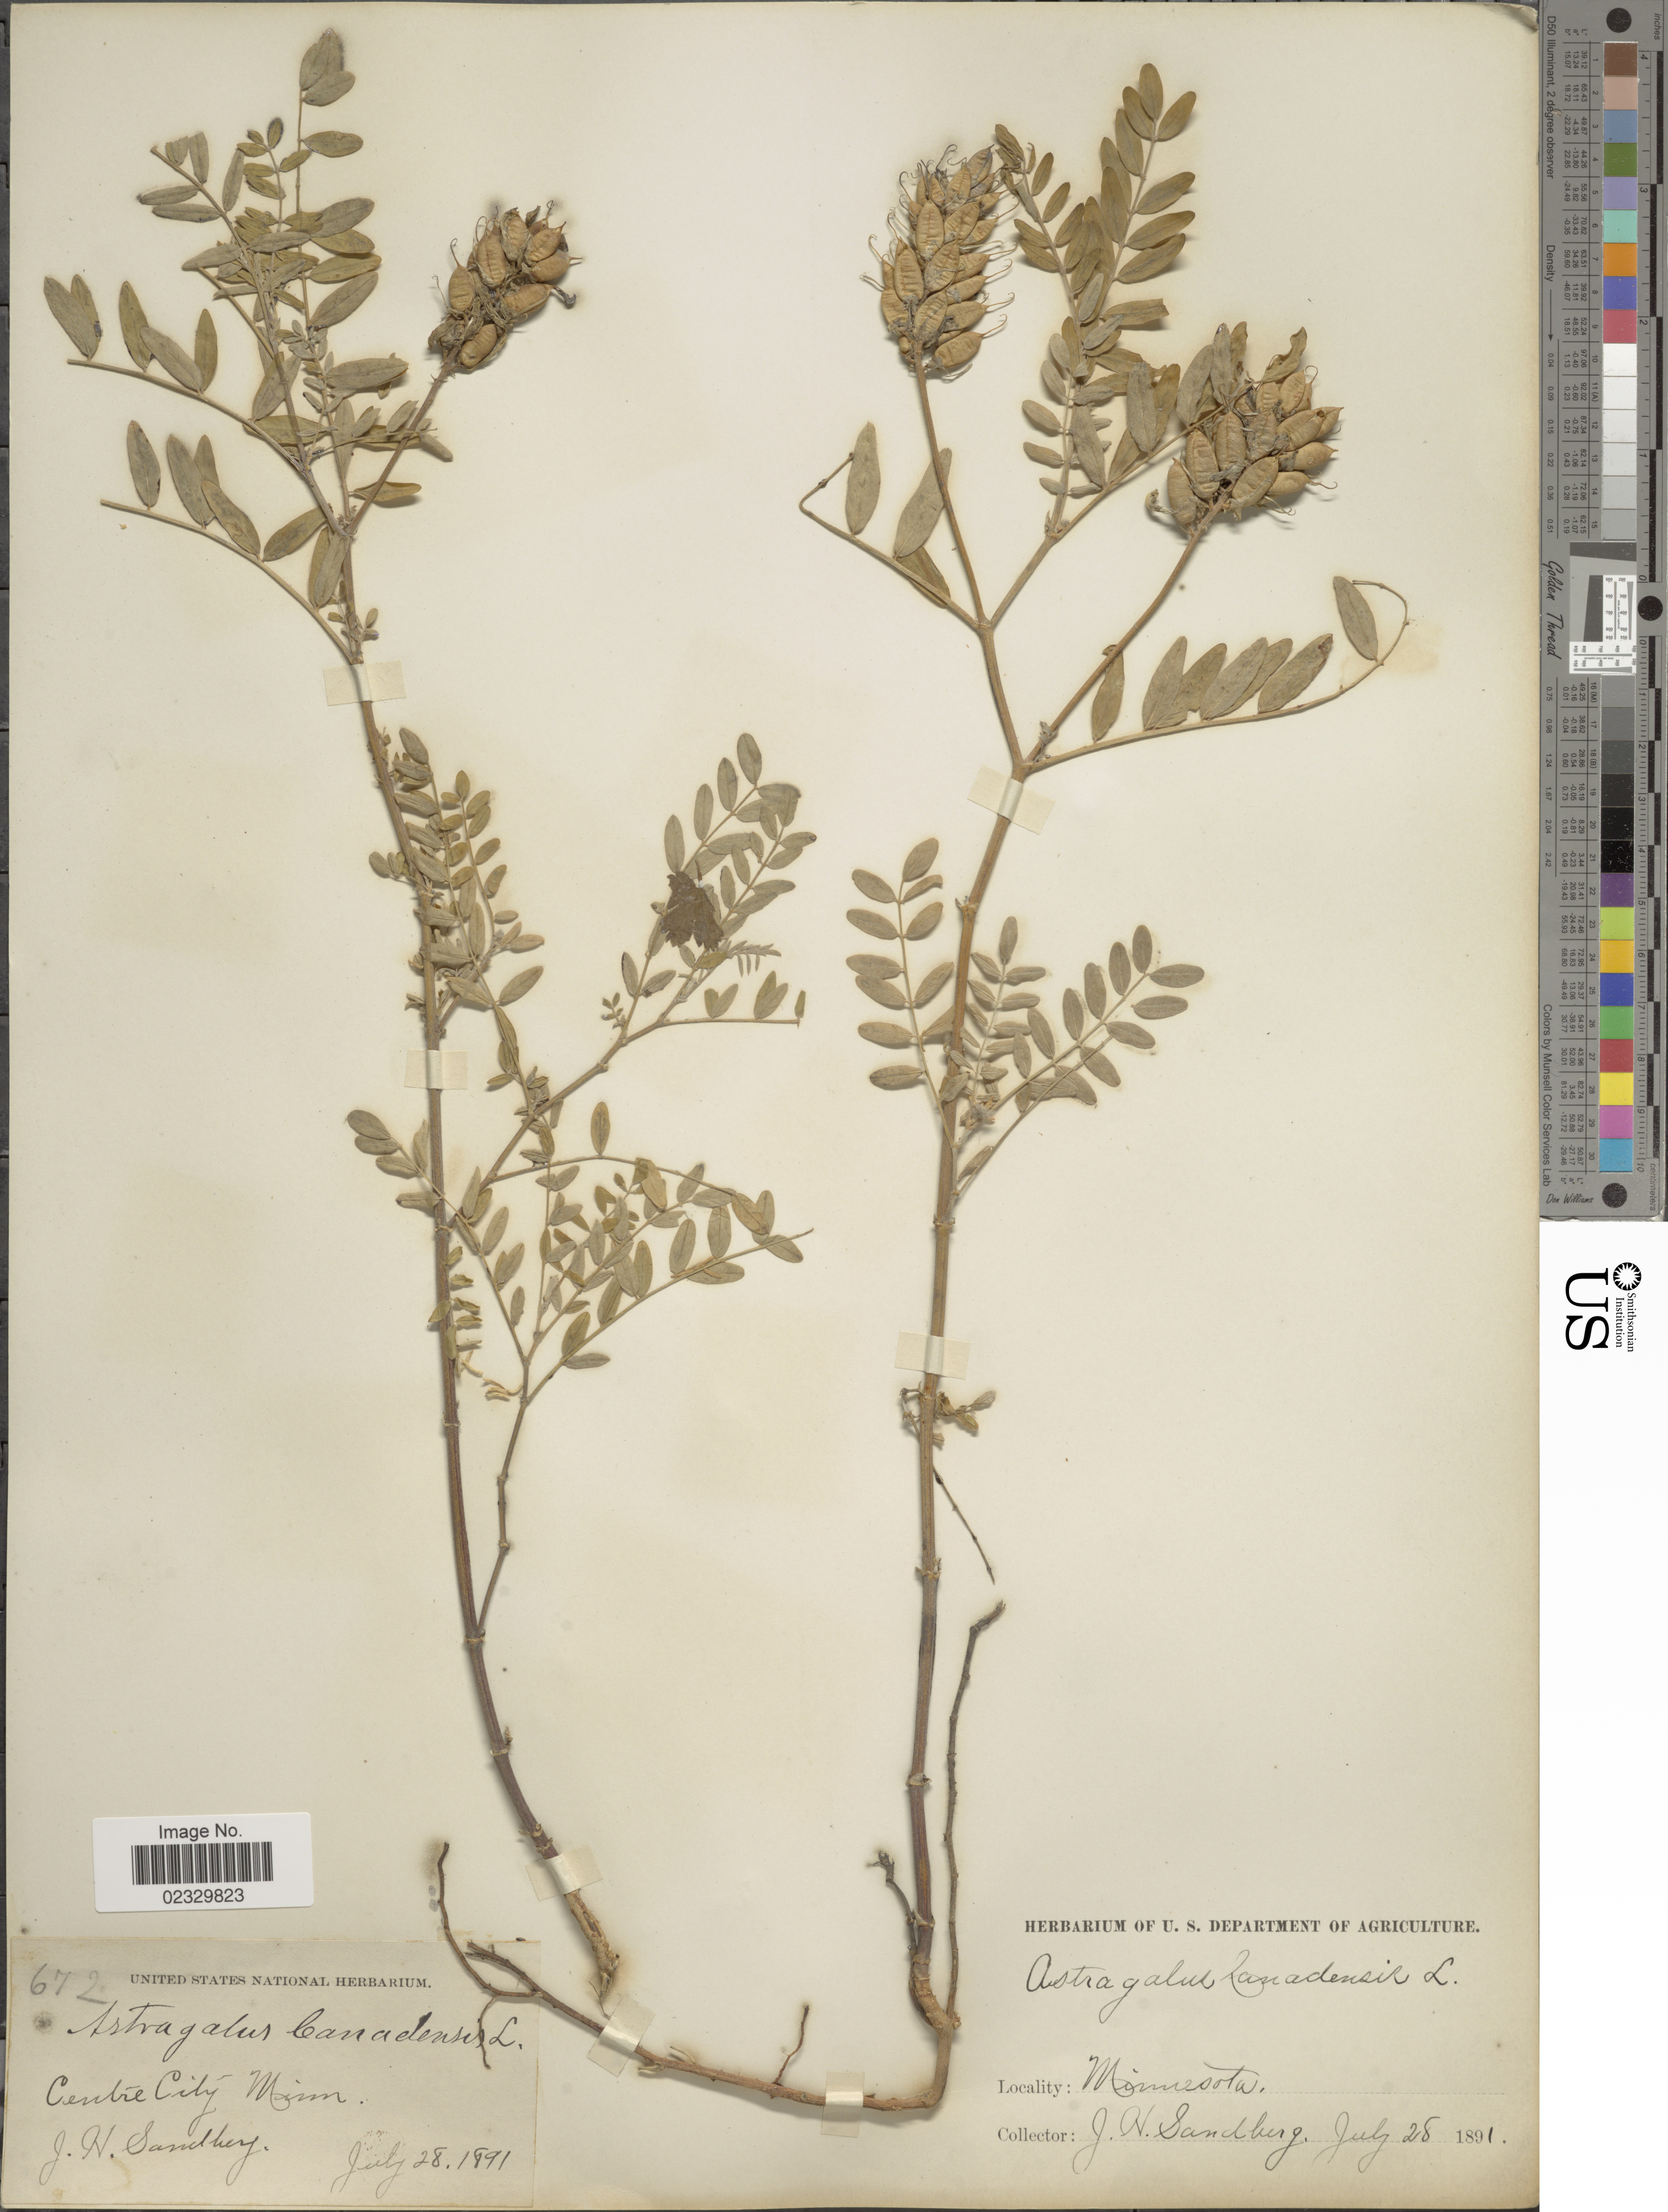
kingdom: Plantae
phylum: Tracheophyta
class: Magnoliopsida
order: Fabales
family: Fabaceae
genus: Astragalus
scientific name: Astragalus canadensis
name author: L.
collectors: J. H. Sandberg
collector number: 672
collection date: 1891-07-28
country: United States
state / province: Minnesota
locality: Centre City, Minn.